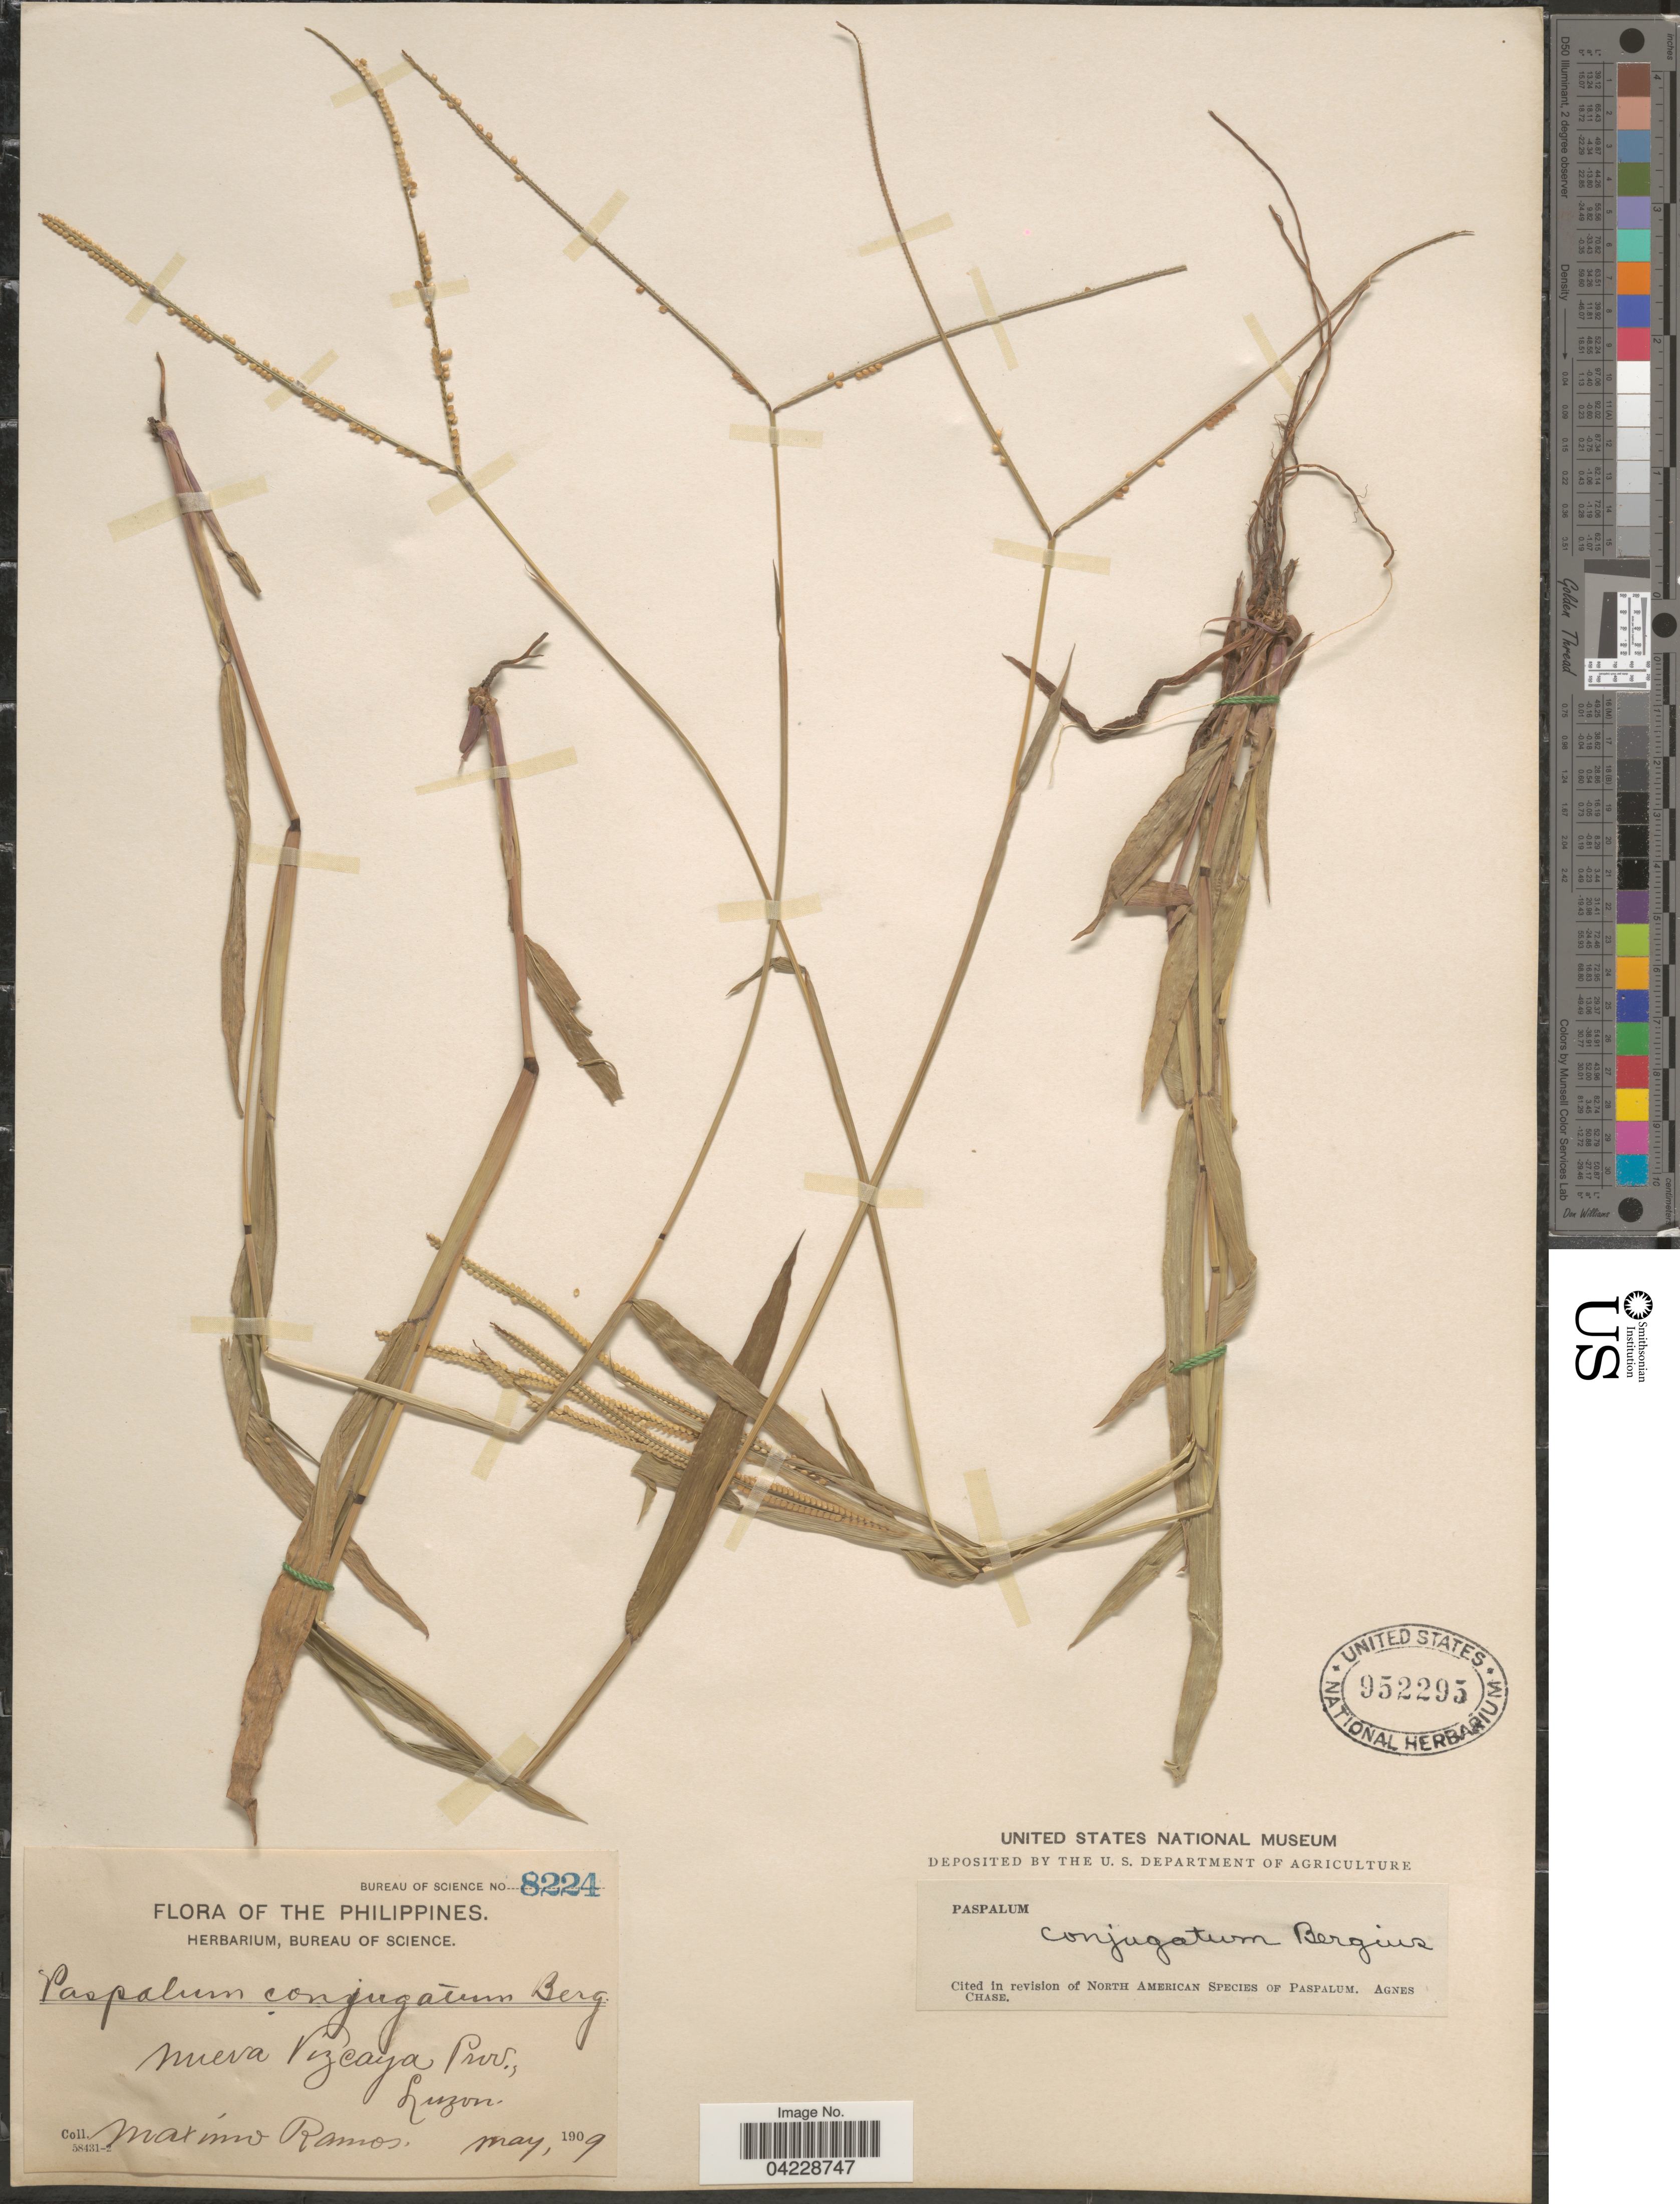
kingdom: Plantae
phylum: Tracheophyta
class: Liliopsida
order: Poales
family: Poaceae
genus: Paspalum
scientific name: Paspalum conjugatum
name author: P.J. Bergius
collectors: M. Ramos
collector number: Bureau of Science 8224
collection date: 1909-05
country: Philippines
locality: Nueva Vizcaya Prov., Luzon.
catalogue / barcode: US 952295